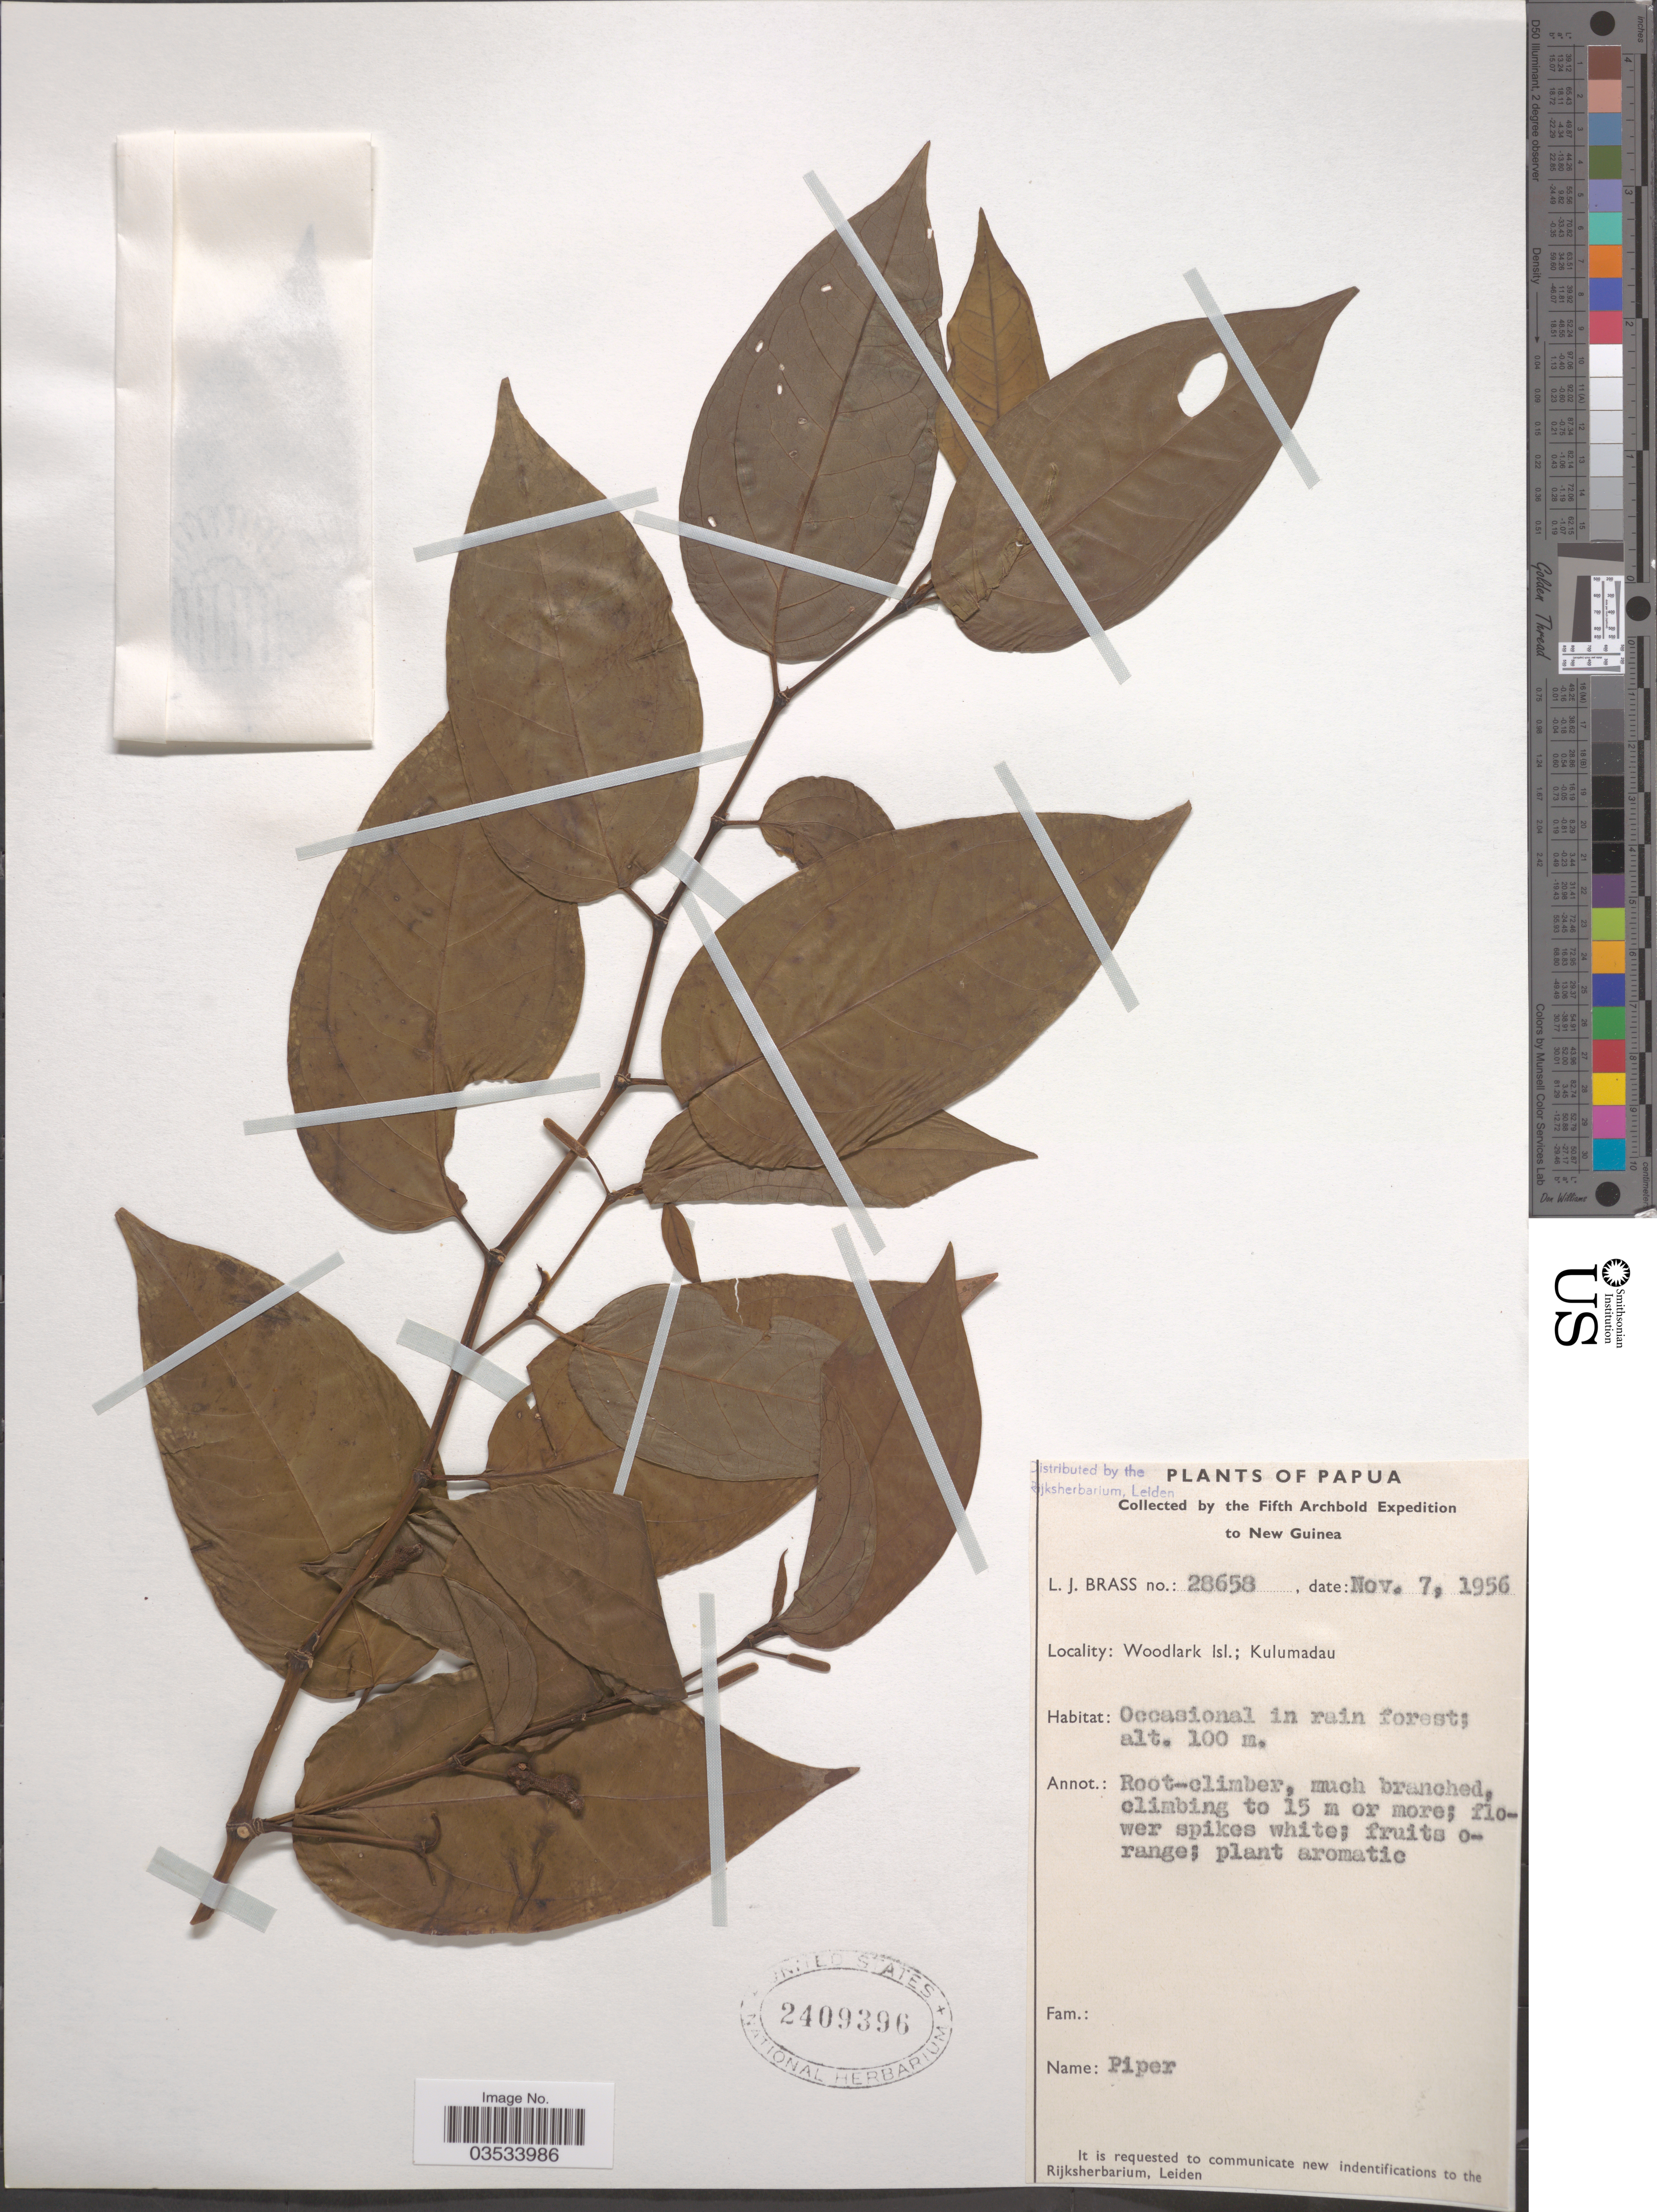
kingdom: Plantae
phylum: Tracheophyta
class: Magnoliopsida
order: Piperales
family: Piperaceae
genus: Piper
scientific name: Piper sp.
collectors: L. J. Brass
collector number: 28658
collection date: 1956-11-07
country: Papua New Guinea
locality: Papua. New Guinea. Woodlark Isl.; Kulumadau.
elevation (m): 100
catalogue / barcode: US 2409396